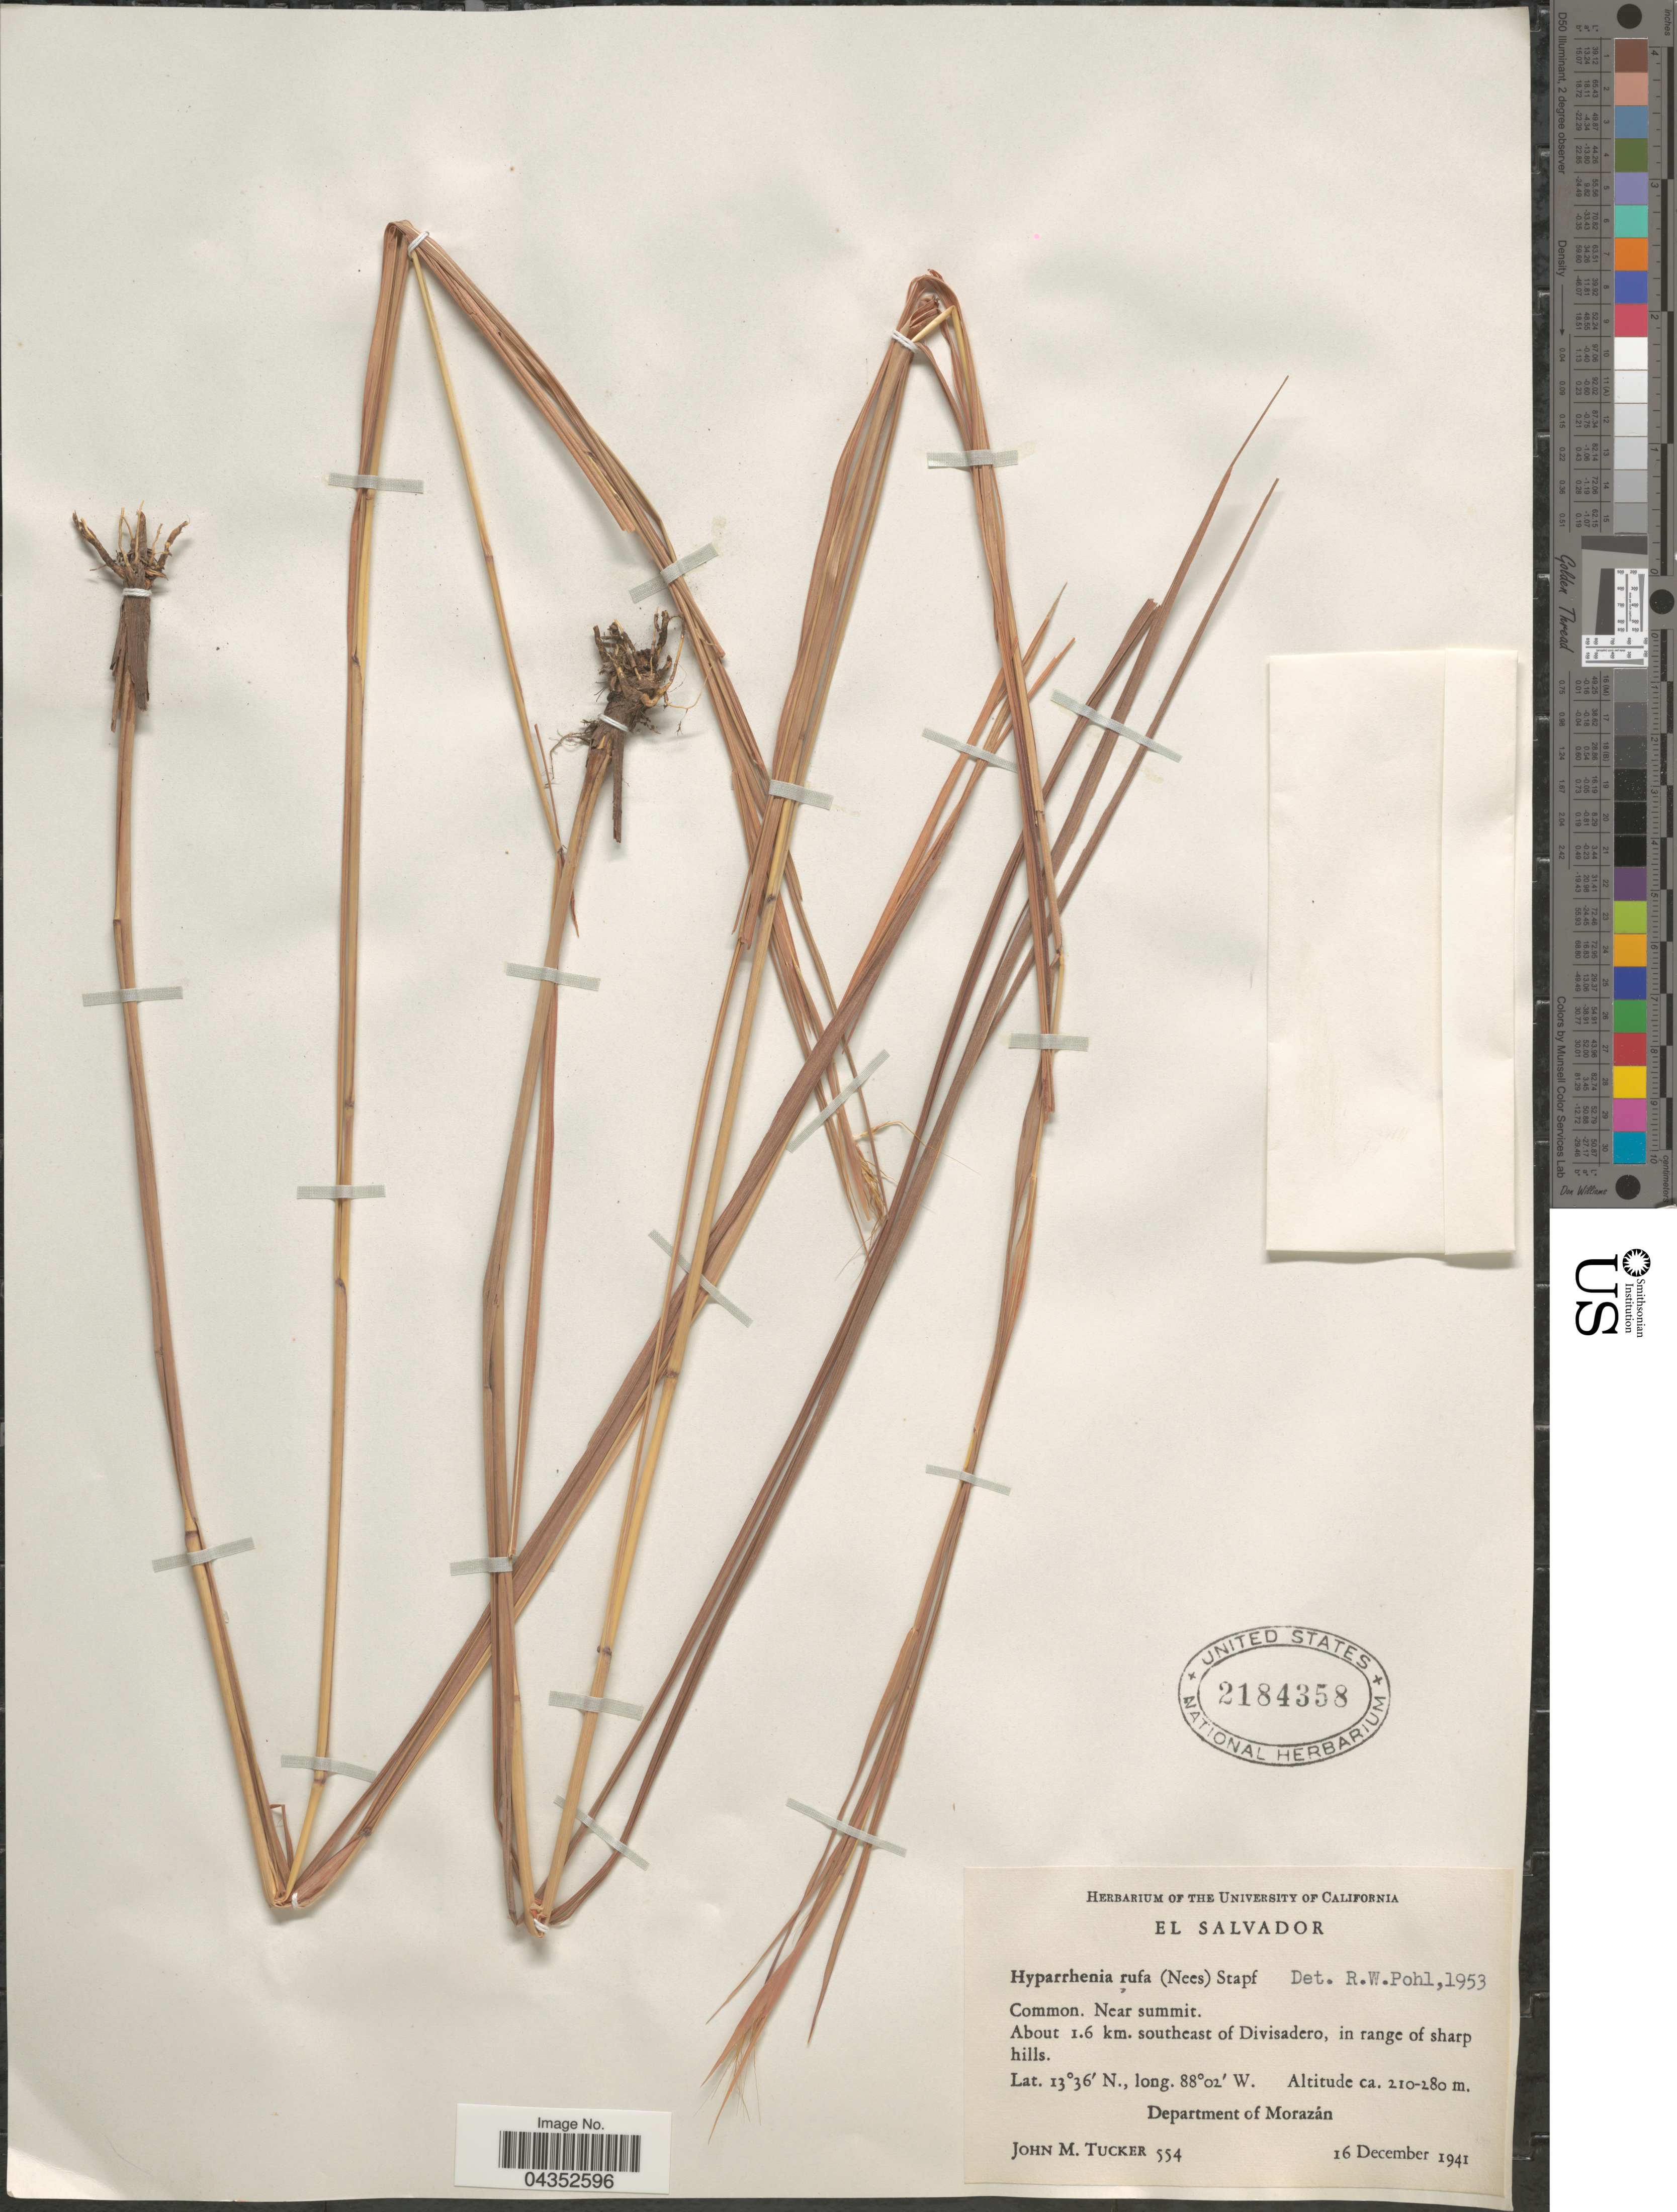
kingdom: Plantae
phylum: Tracheophyta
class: Liliopsida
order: Poales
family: Poaceae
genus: Hyparrhenia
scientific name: Hyparrhenia rufa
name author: (Nees) Stapf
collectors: J. M. Tucker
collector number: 554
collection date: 1941-12-16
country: El Salvador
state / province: Morazan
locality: Common. Near summit. About 1.6 km. southeast of Divisadero, in range of sharp hills. Department of Morazán.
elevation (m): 210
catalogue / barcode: US 2184358